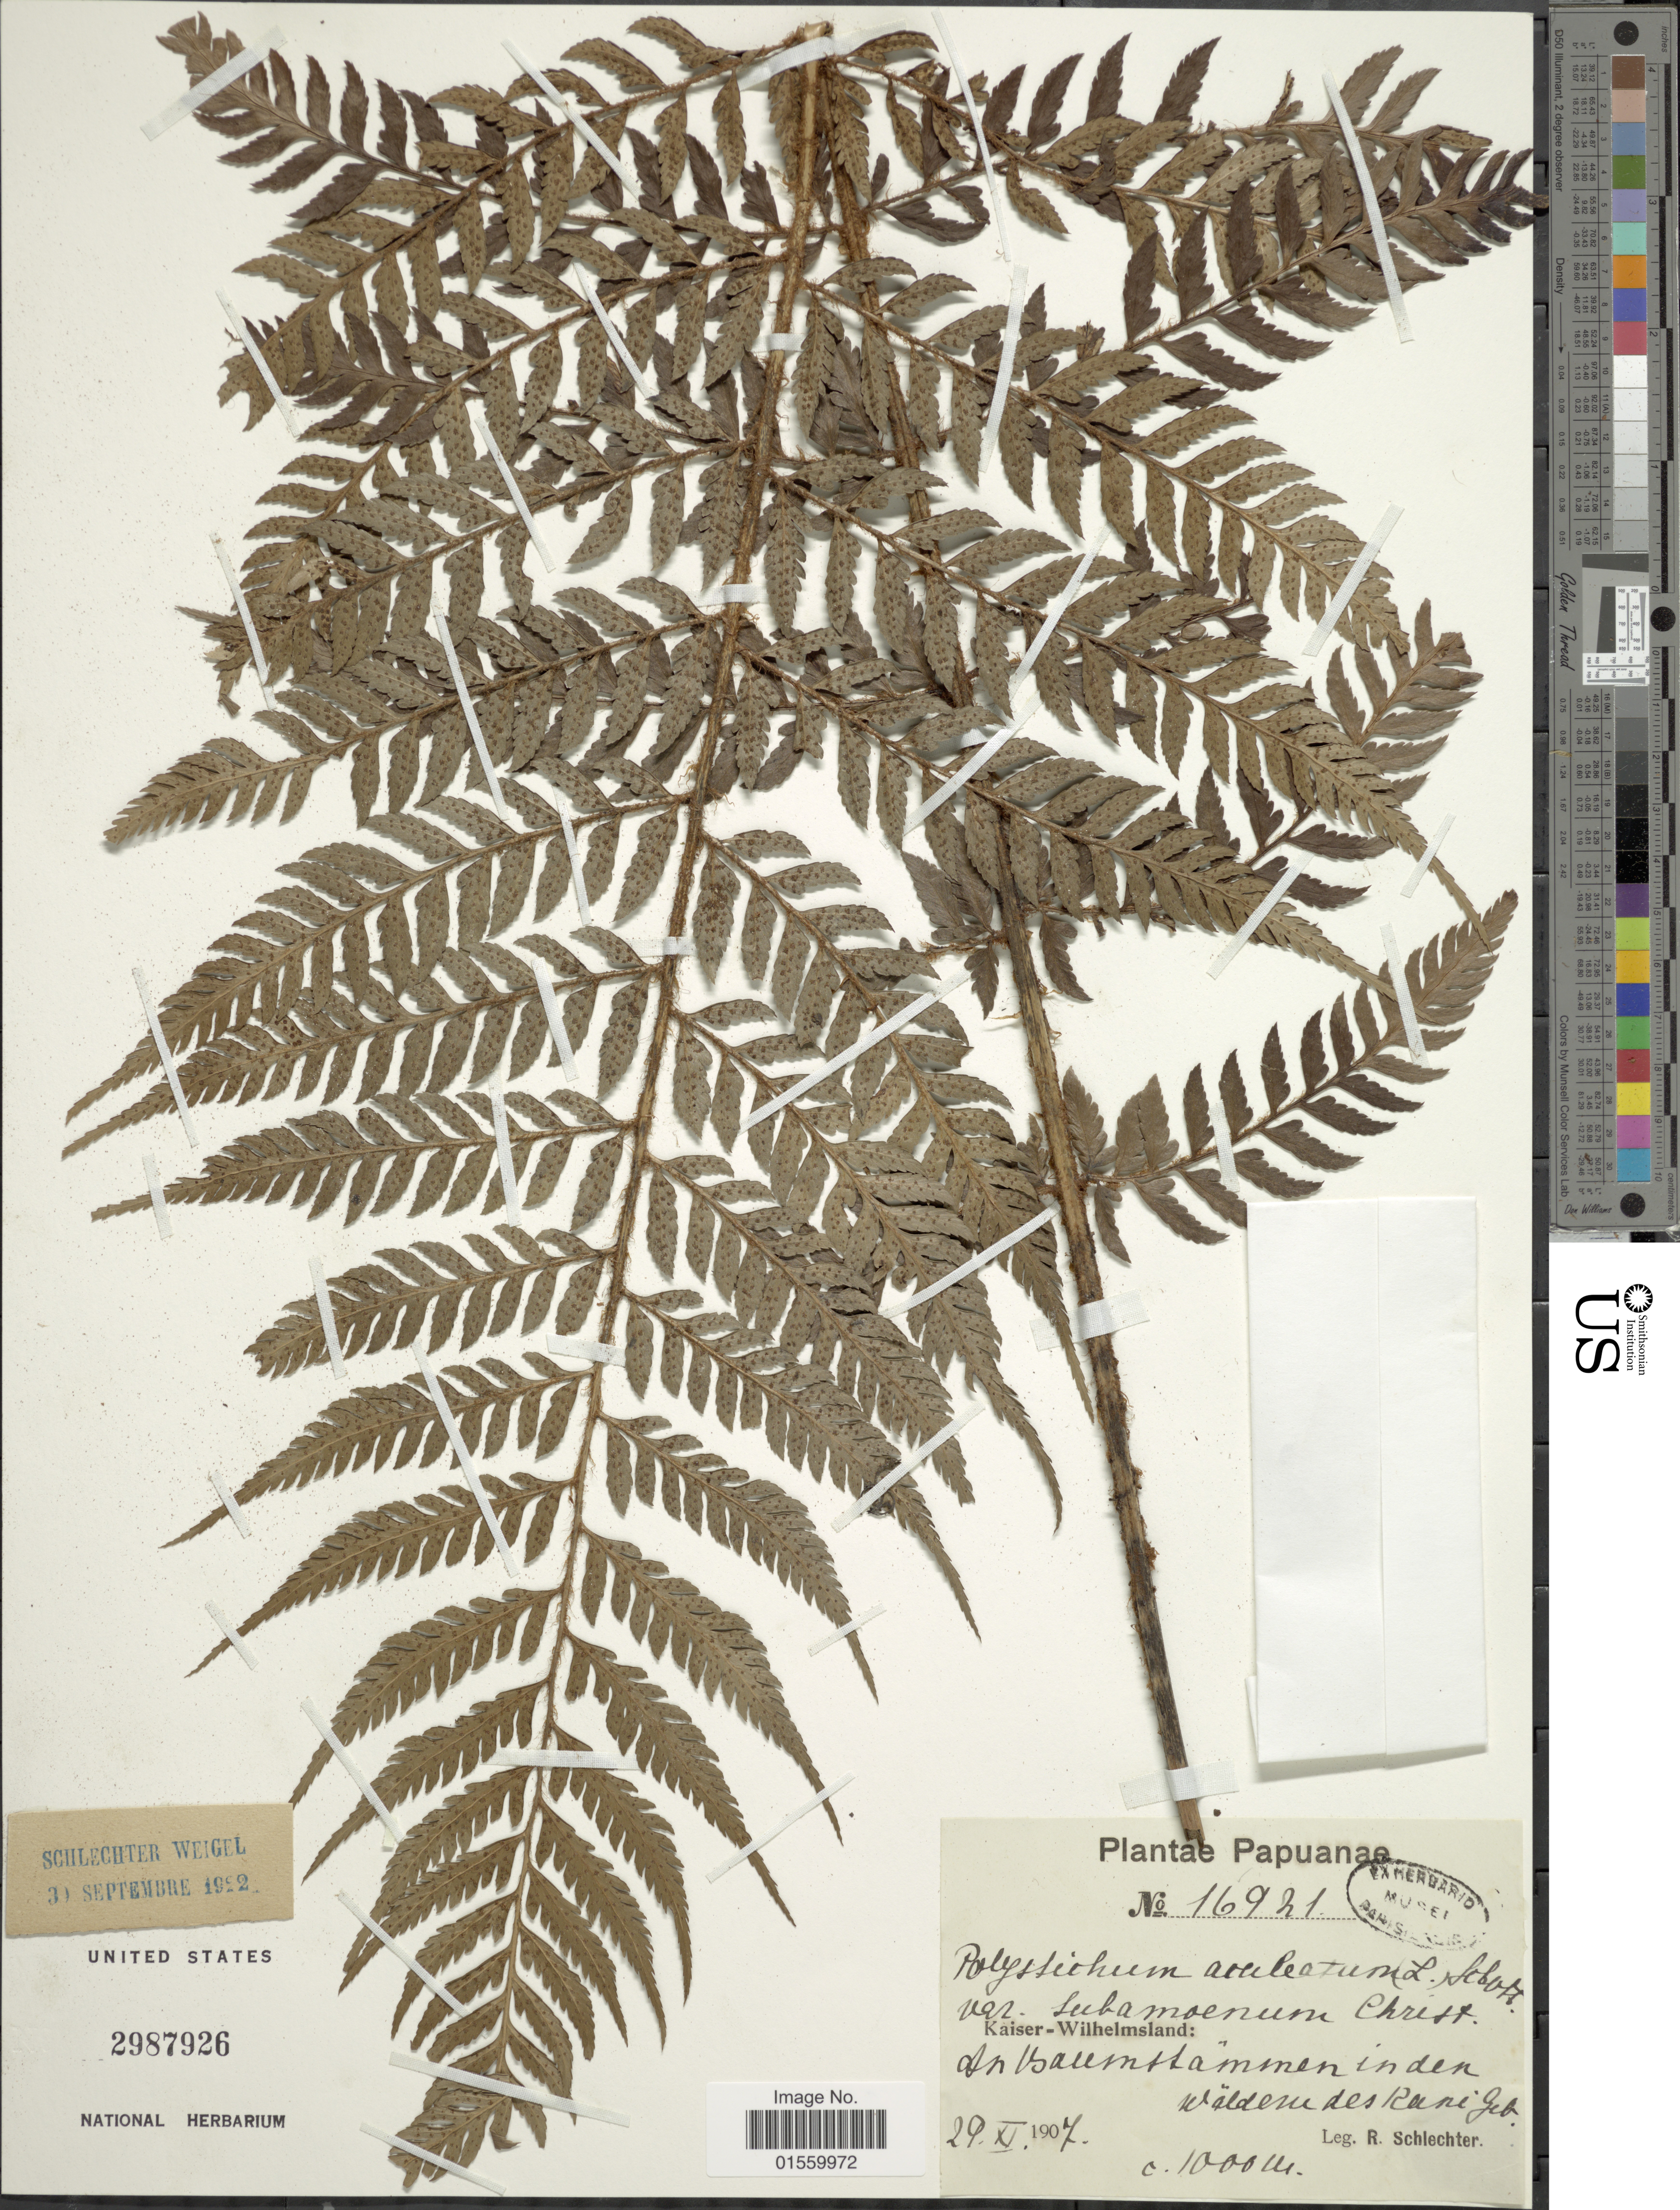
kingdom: Plantae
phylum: Tracheophyta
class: Polypodiopsida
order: Polypodiales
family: Dryopteridaceae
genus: Polystichum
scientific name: Polystichum keysserianum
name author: Rosenst.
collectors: F. R. R. Schlechter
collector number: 16921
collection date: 1907-11-29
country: Papua New Guinea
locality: Papuanae, Kaiser-Wilhelmsland: An Baumstämmen in den Wäldern des Kani geb.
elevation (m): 1000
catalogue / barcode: US 2897926